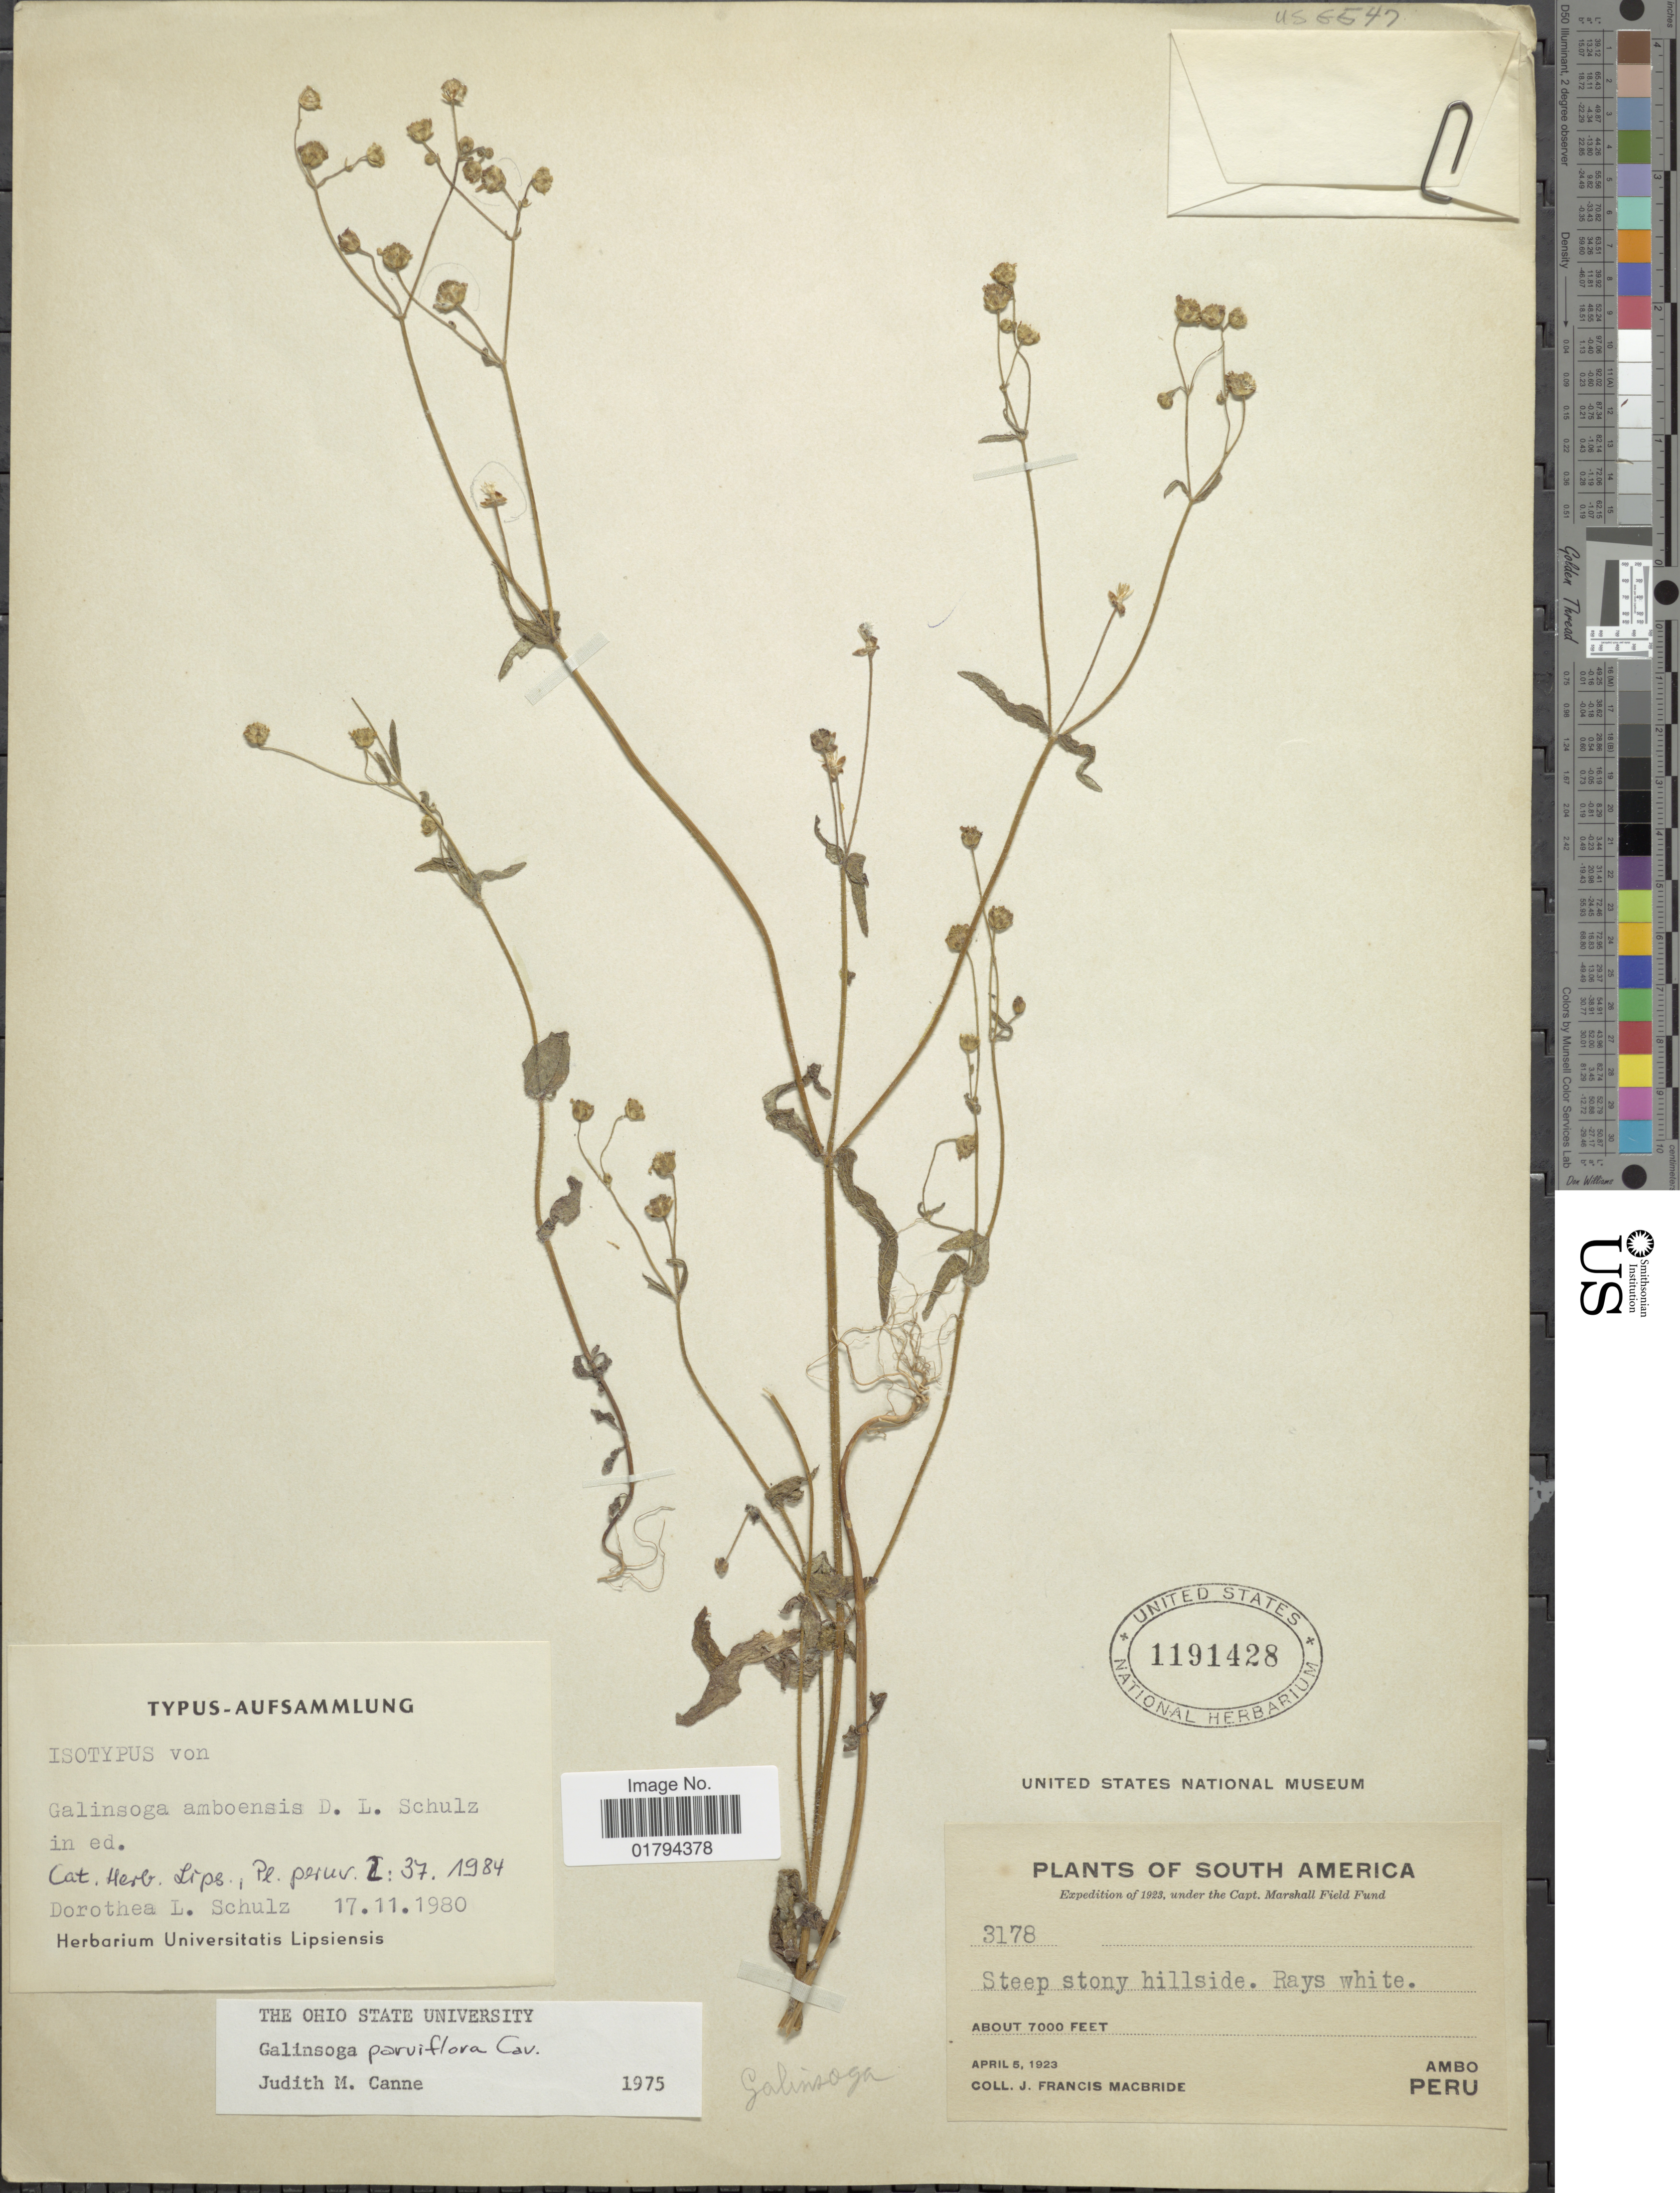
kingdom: Plantae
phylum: Tracheophyta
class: Magnoliopsida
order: Asterales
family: Asteraceae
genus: Galinsoga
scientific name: Galinsoga parviflora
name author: Cav.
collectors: J. F. Macbride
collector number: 3178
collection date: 1923-04-05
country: Peru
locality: Steep stony hillside, Ambo.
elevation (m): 2134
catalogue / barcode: US 1191428